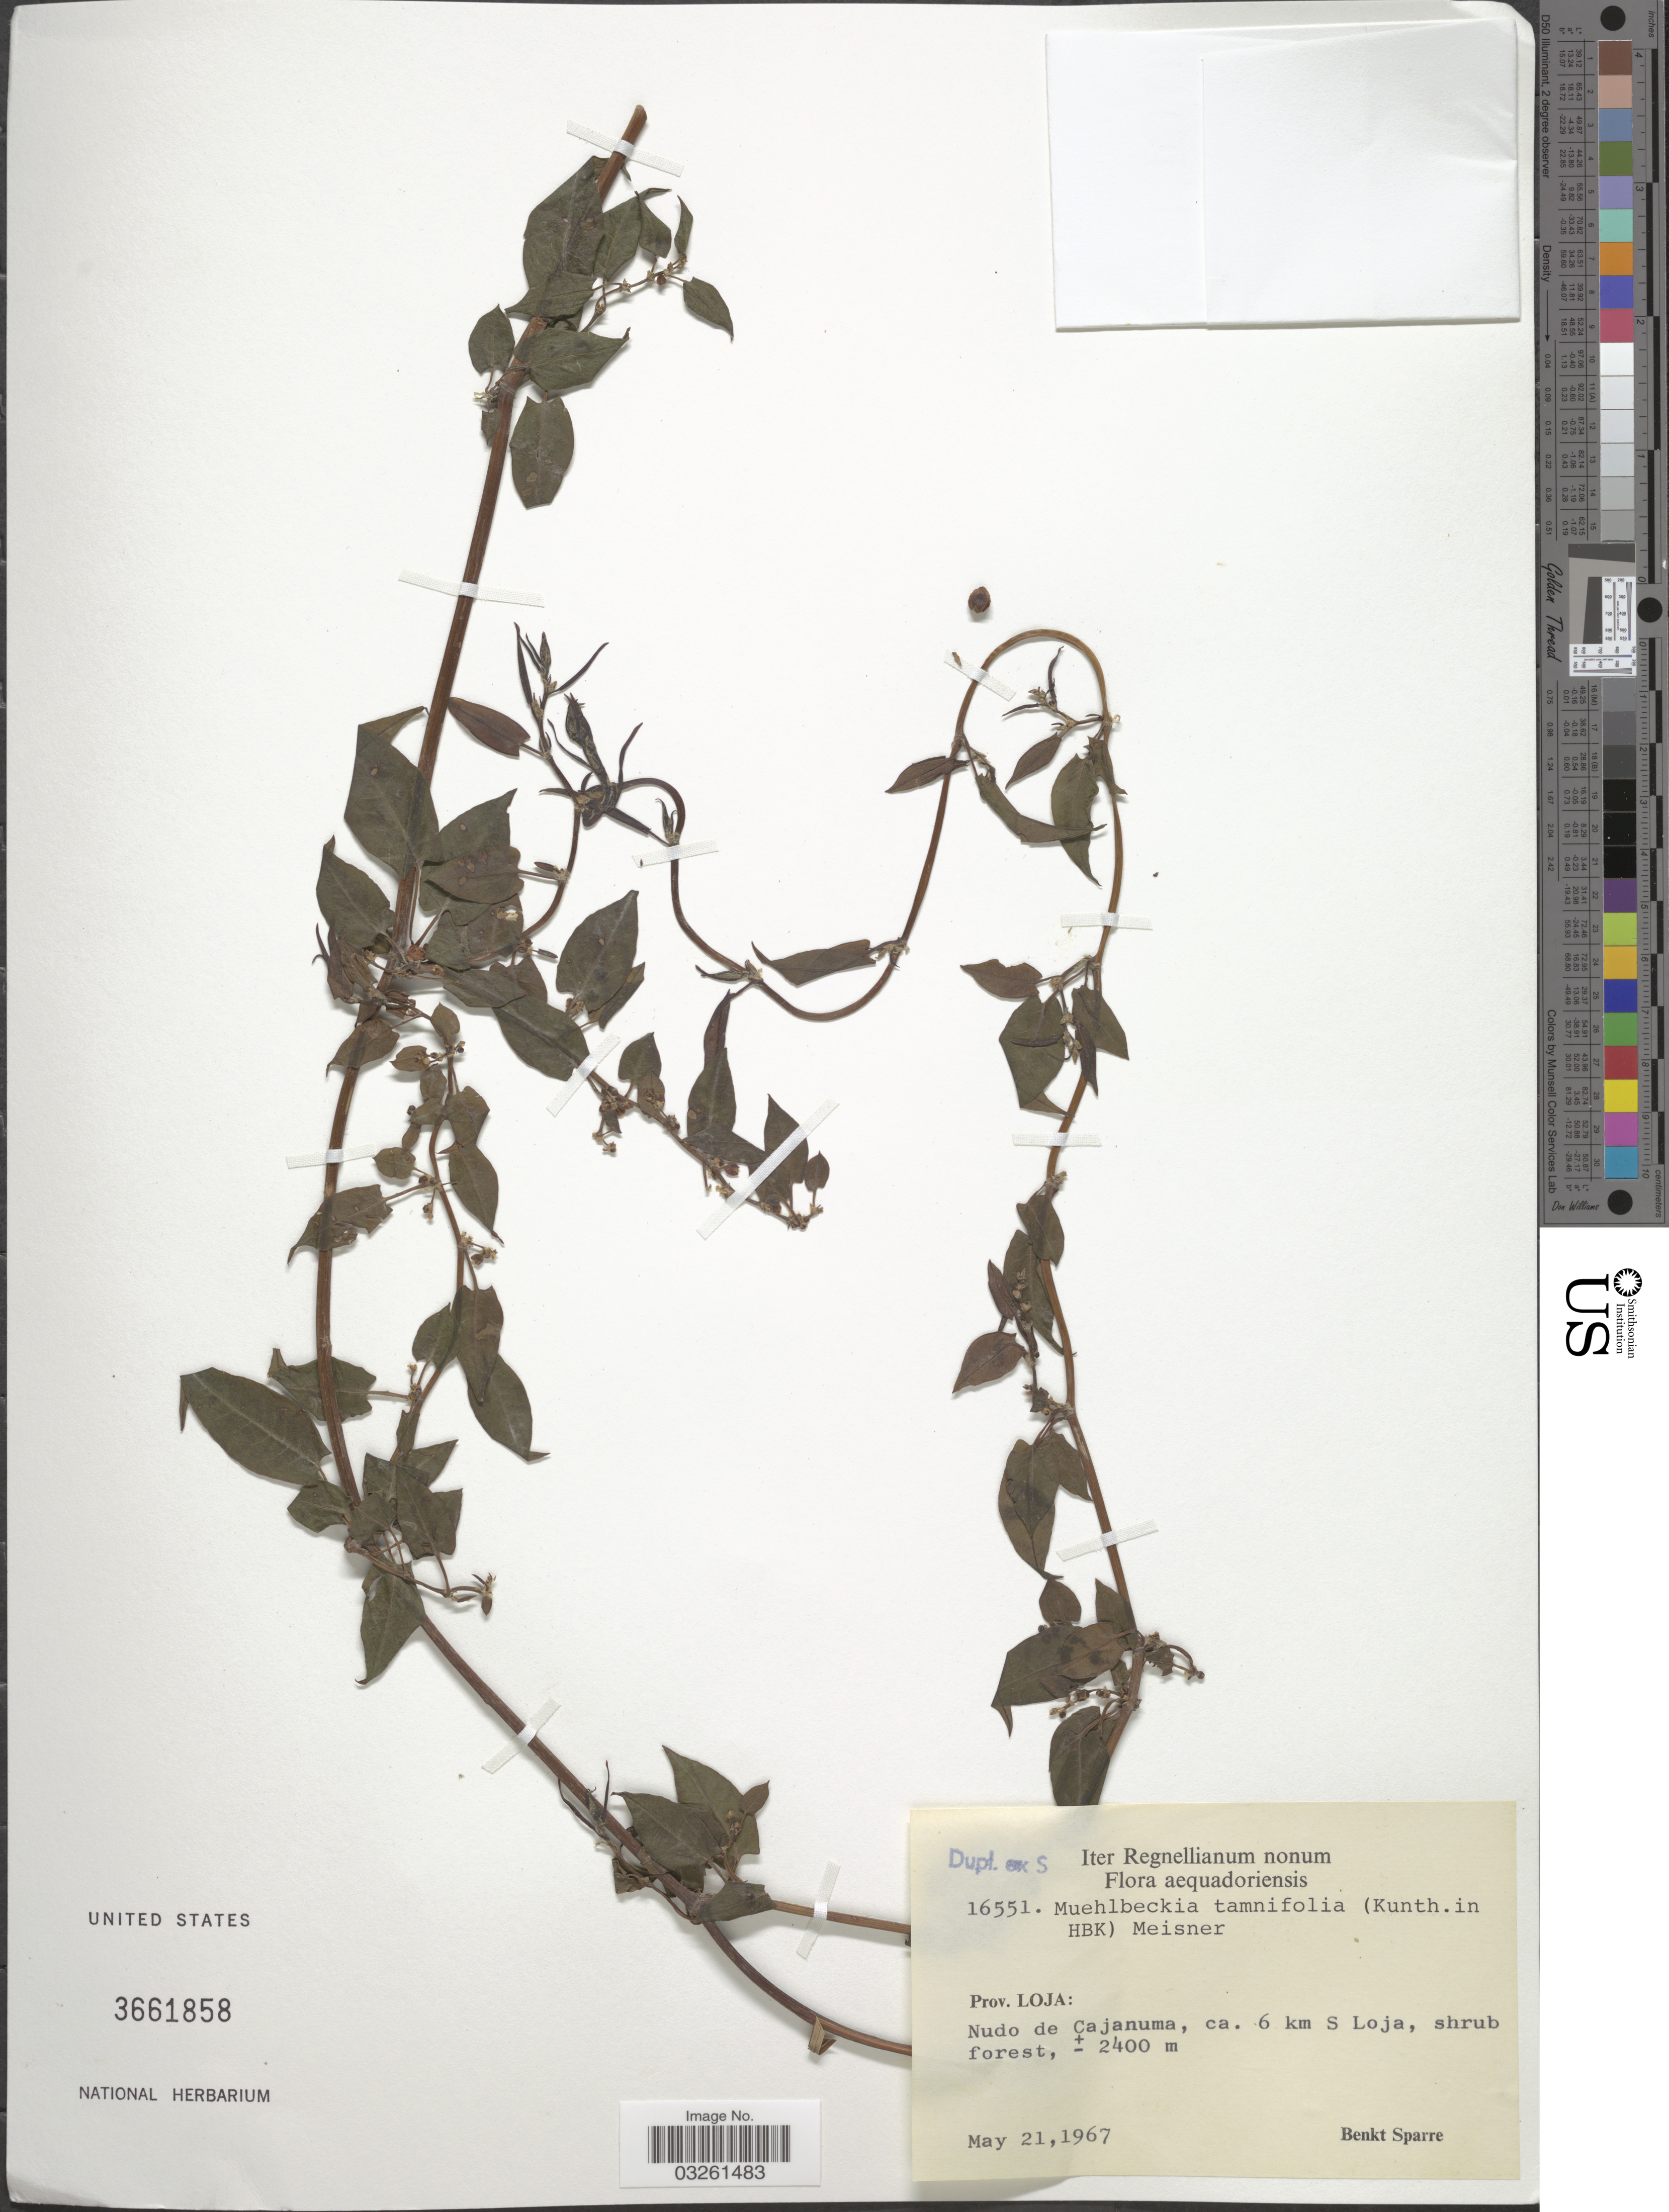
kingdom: Plantae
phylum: Tracheophyta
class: Magnoliopsida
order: Caryophyllales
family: Polygonaceae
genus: Muehlenbeckia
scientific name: Muehlenbeckia tamnifolia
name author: (Kunth) Meisn.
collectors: B. Sparre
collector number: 16551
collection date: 1967-05-21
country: Ecuador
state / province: Loja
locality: Aequadoriensis, Nudo de Cajanuma, ca. 6 km S Loja.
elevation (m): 2400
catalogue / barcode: US 3661858